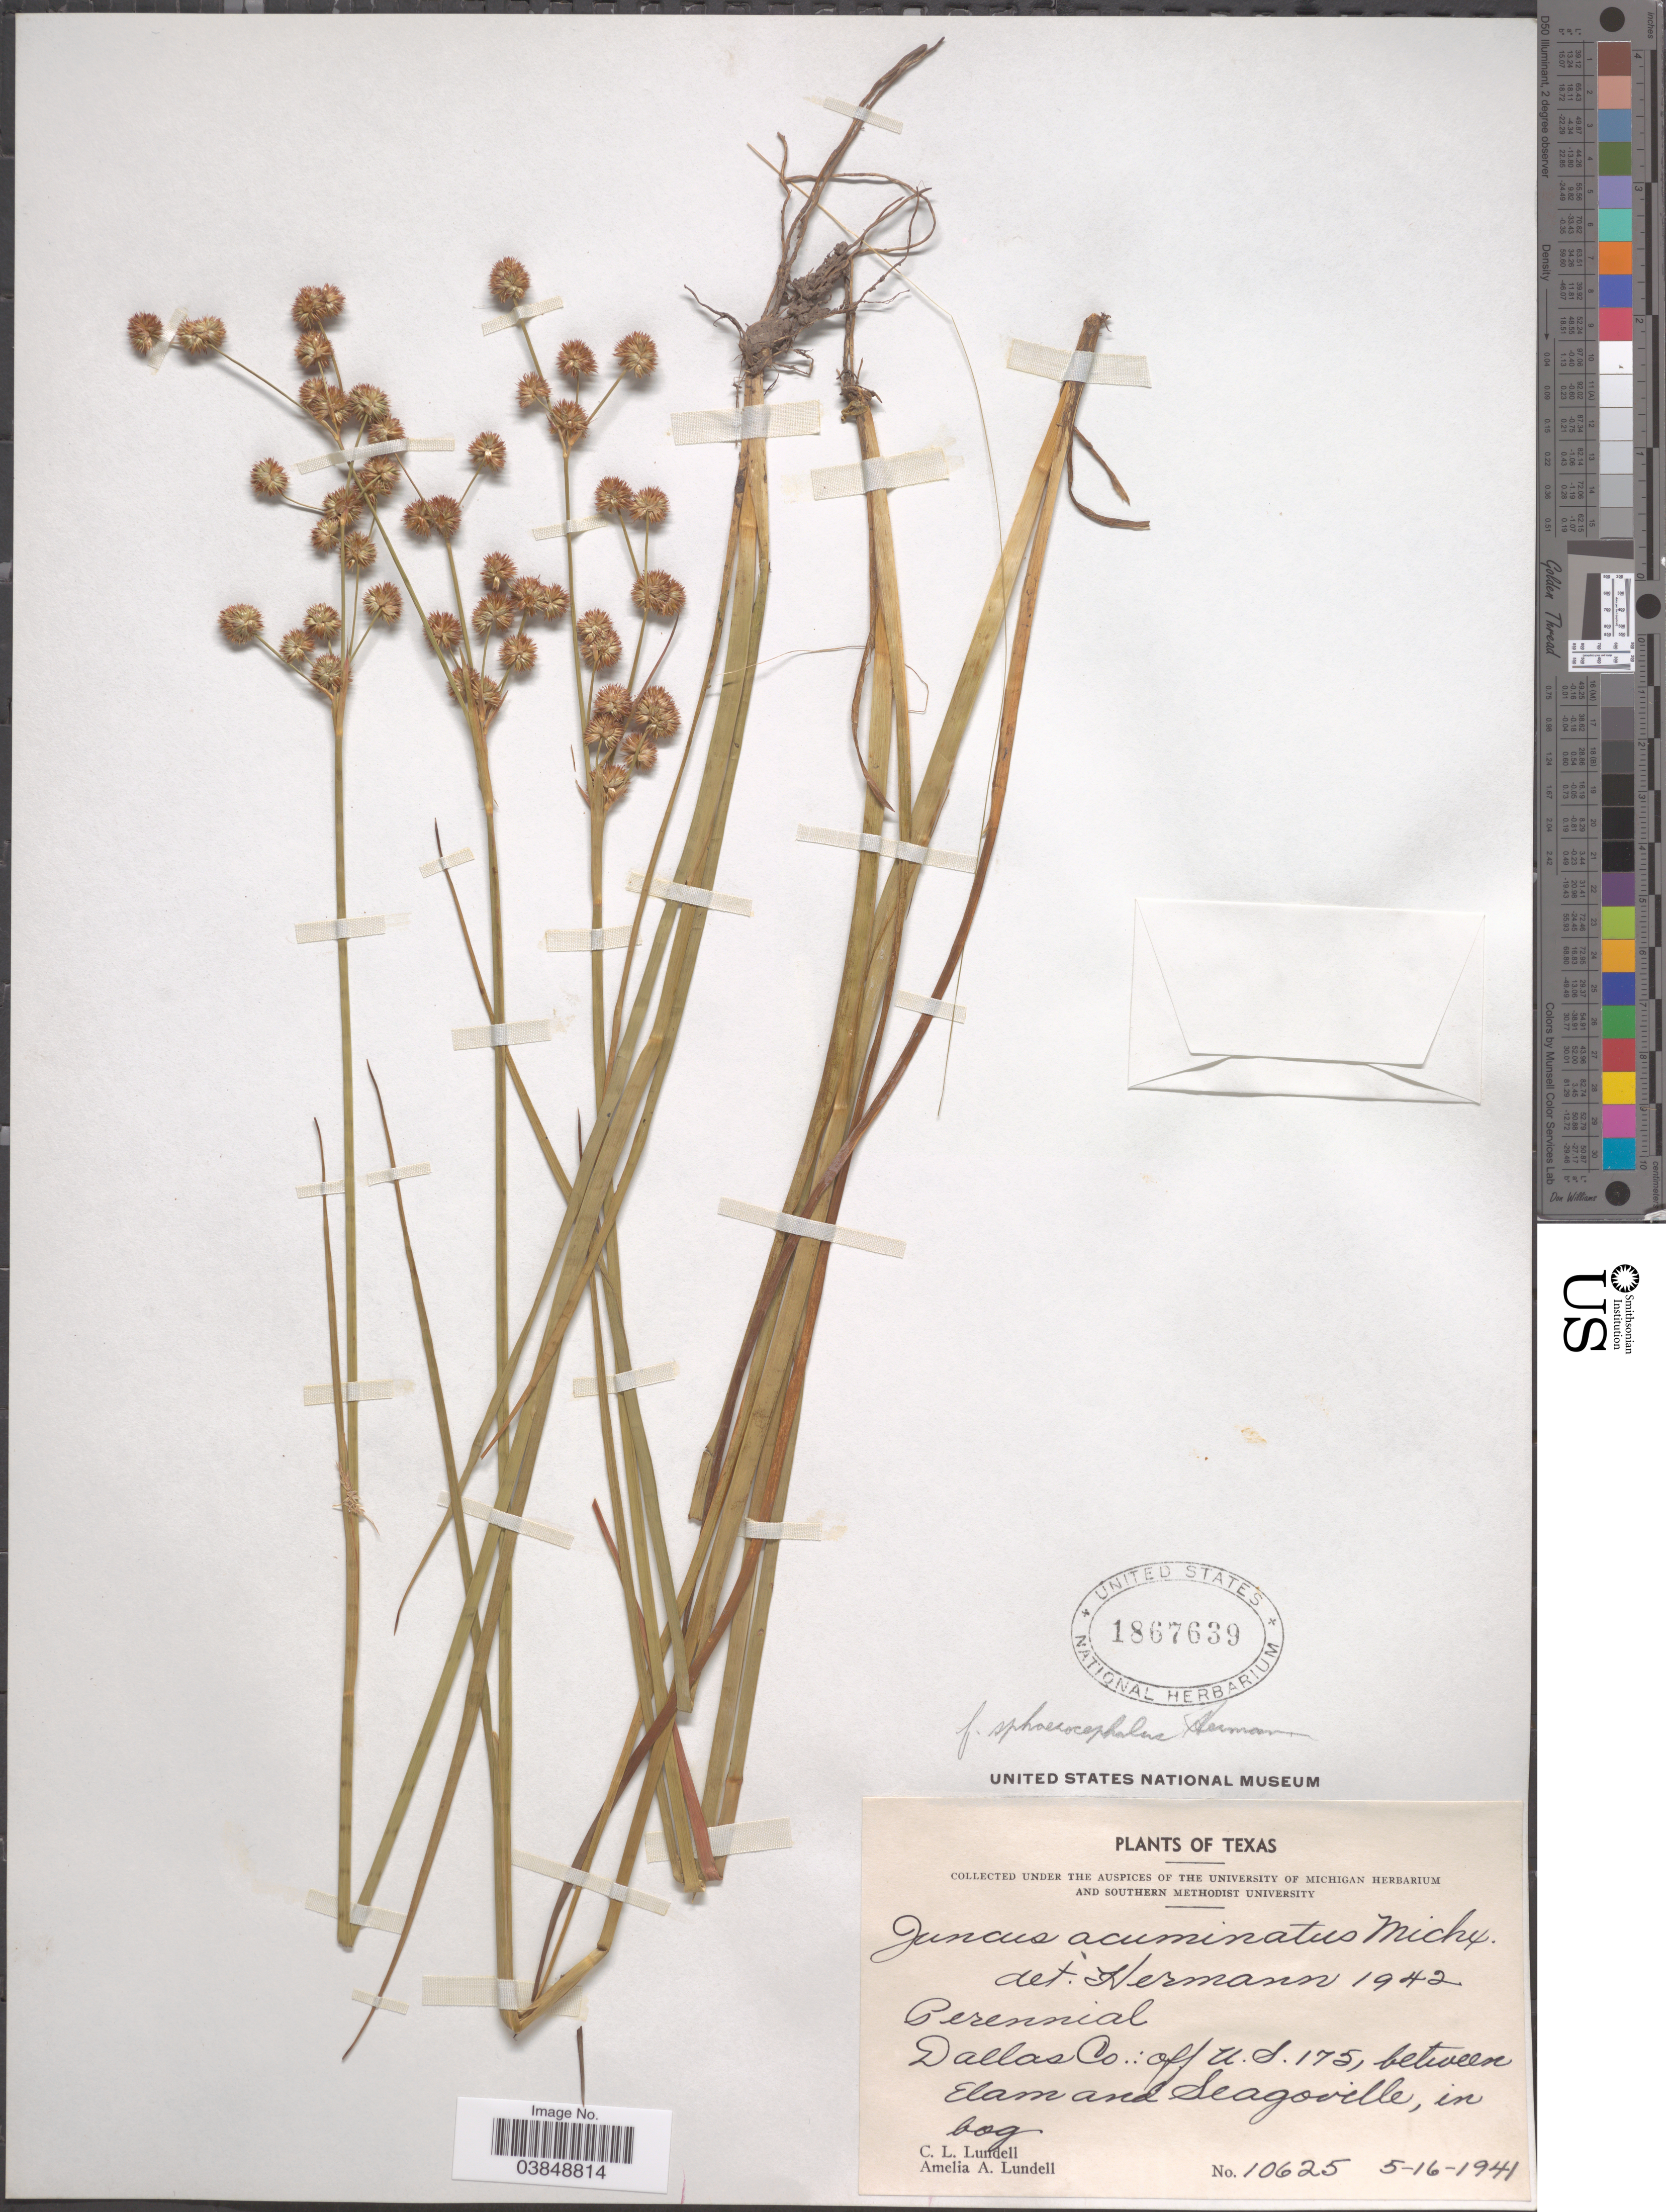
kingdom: Plantae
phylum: Tracheophyta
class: Liliopsida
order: Poales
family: Juncaceae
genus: Juncus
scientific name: Juncus acuminatus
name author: Michx.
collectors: C. L. Lundell & A. A. Lundell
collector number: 10625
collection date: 1941-05-16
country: United States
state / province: Texas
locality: Dallas Co.: off U.S. 175, between Elam and Seagoville, in bog.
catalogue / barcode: US 1867639